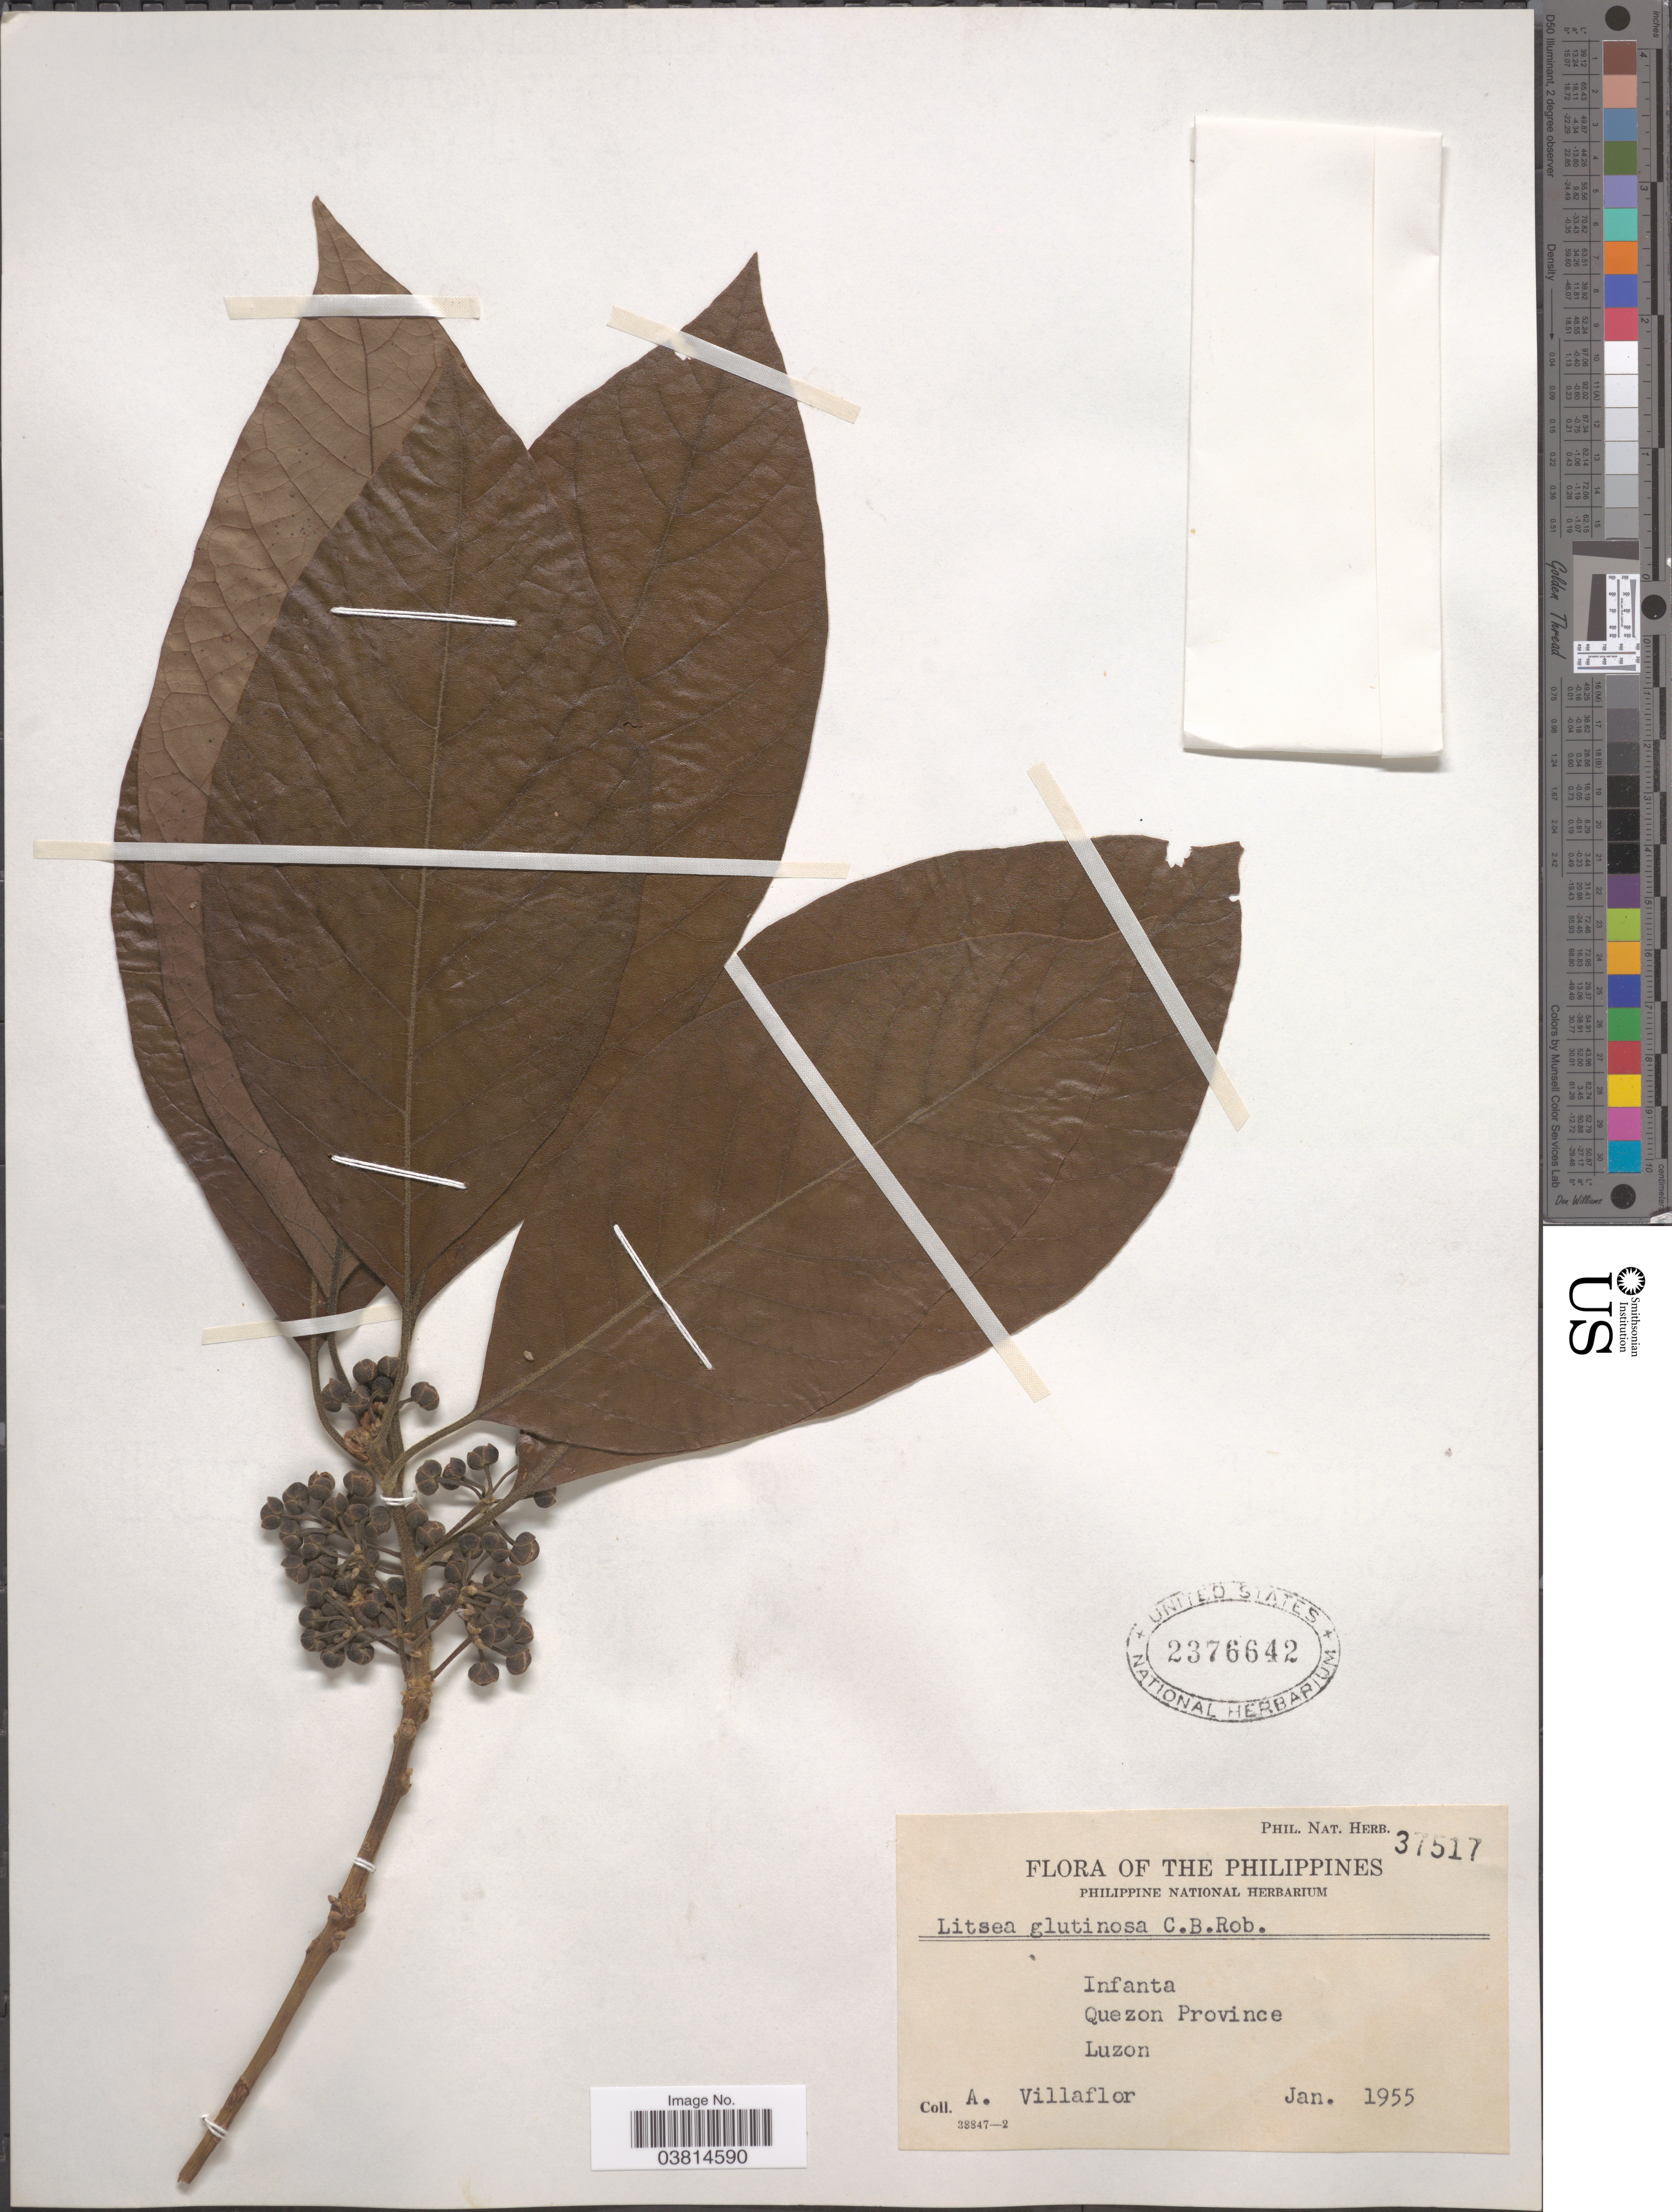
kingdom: Plantae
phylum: Tracheophyta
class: Magnoliopsida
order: Laurales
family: Lauraceae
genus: Litsea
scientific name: Litsea glutinosa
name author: (Lour.) C.B. Rob.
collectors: A. Villaflor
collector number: Phil. Nat. Herb. 37517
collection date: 1955-01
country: Philippines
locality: Infanta. Quezon Province. Luzon.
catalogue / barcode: US 2376642